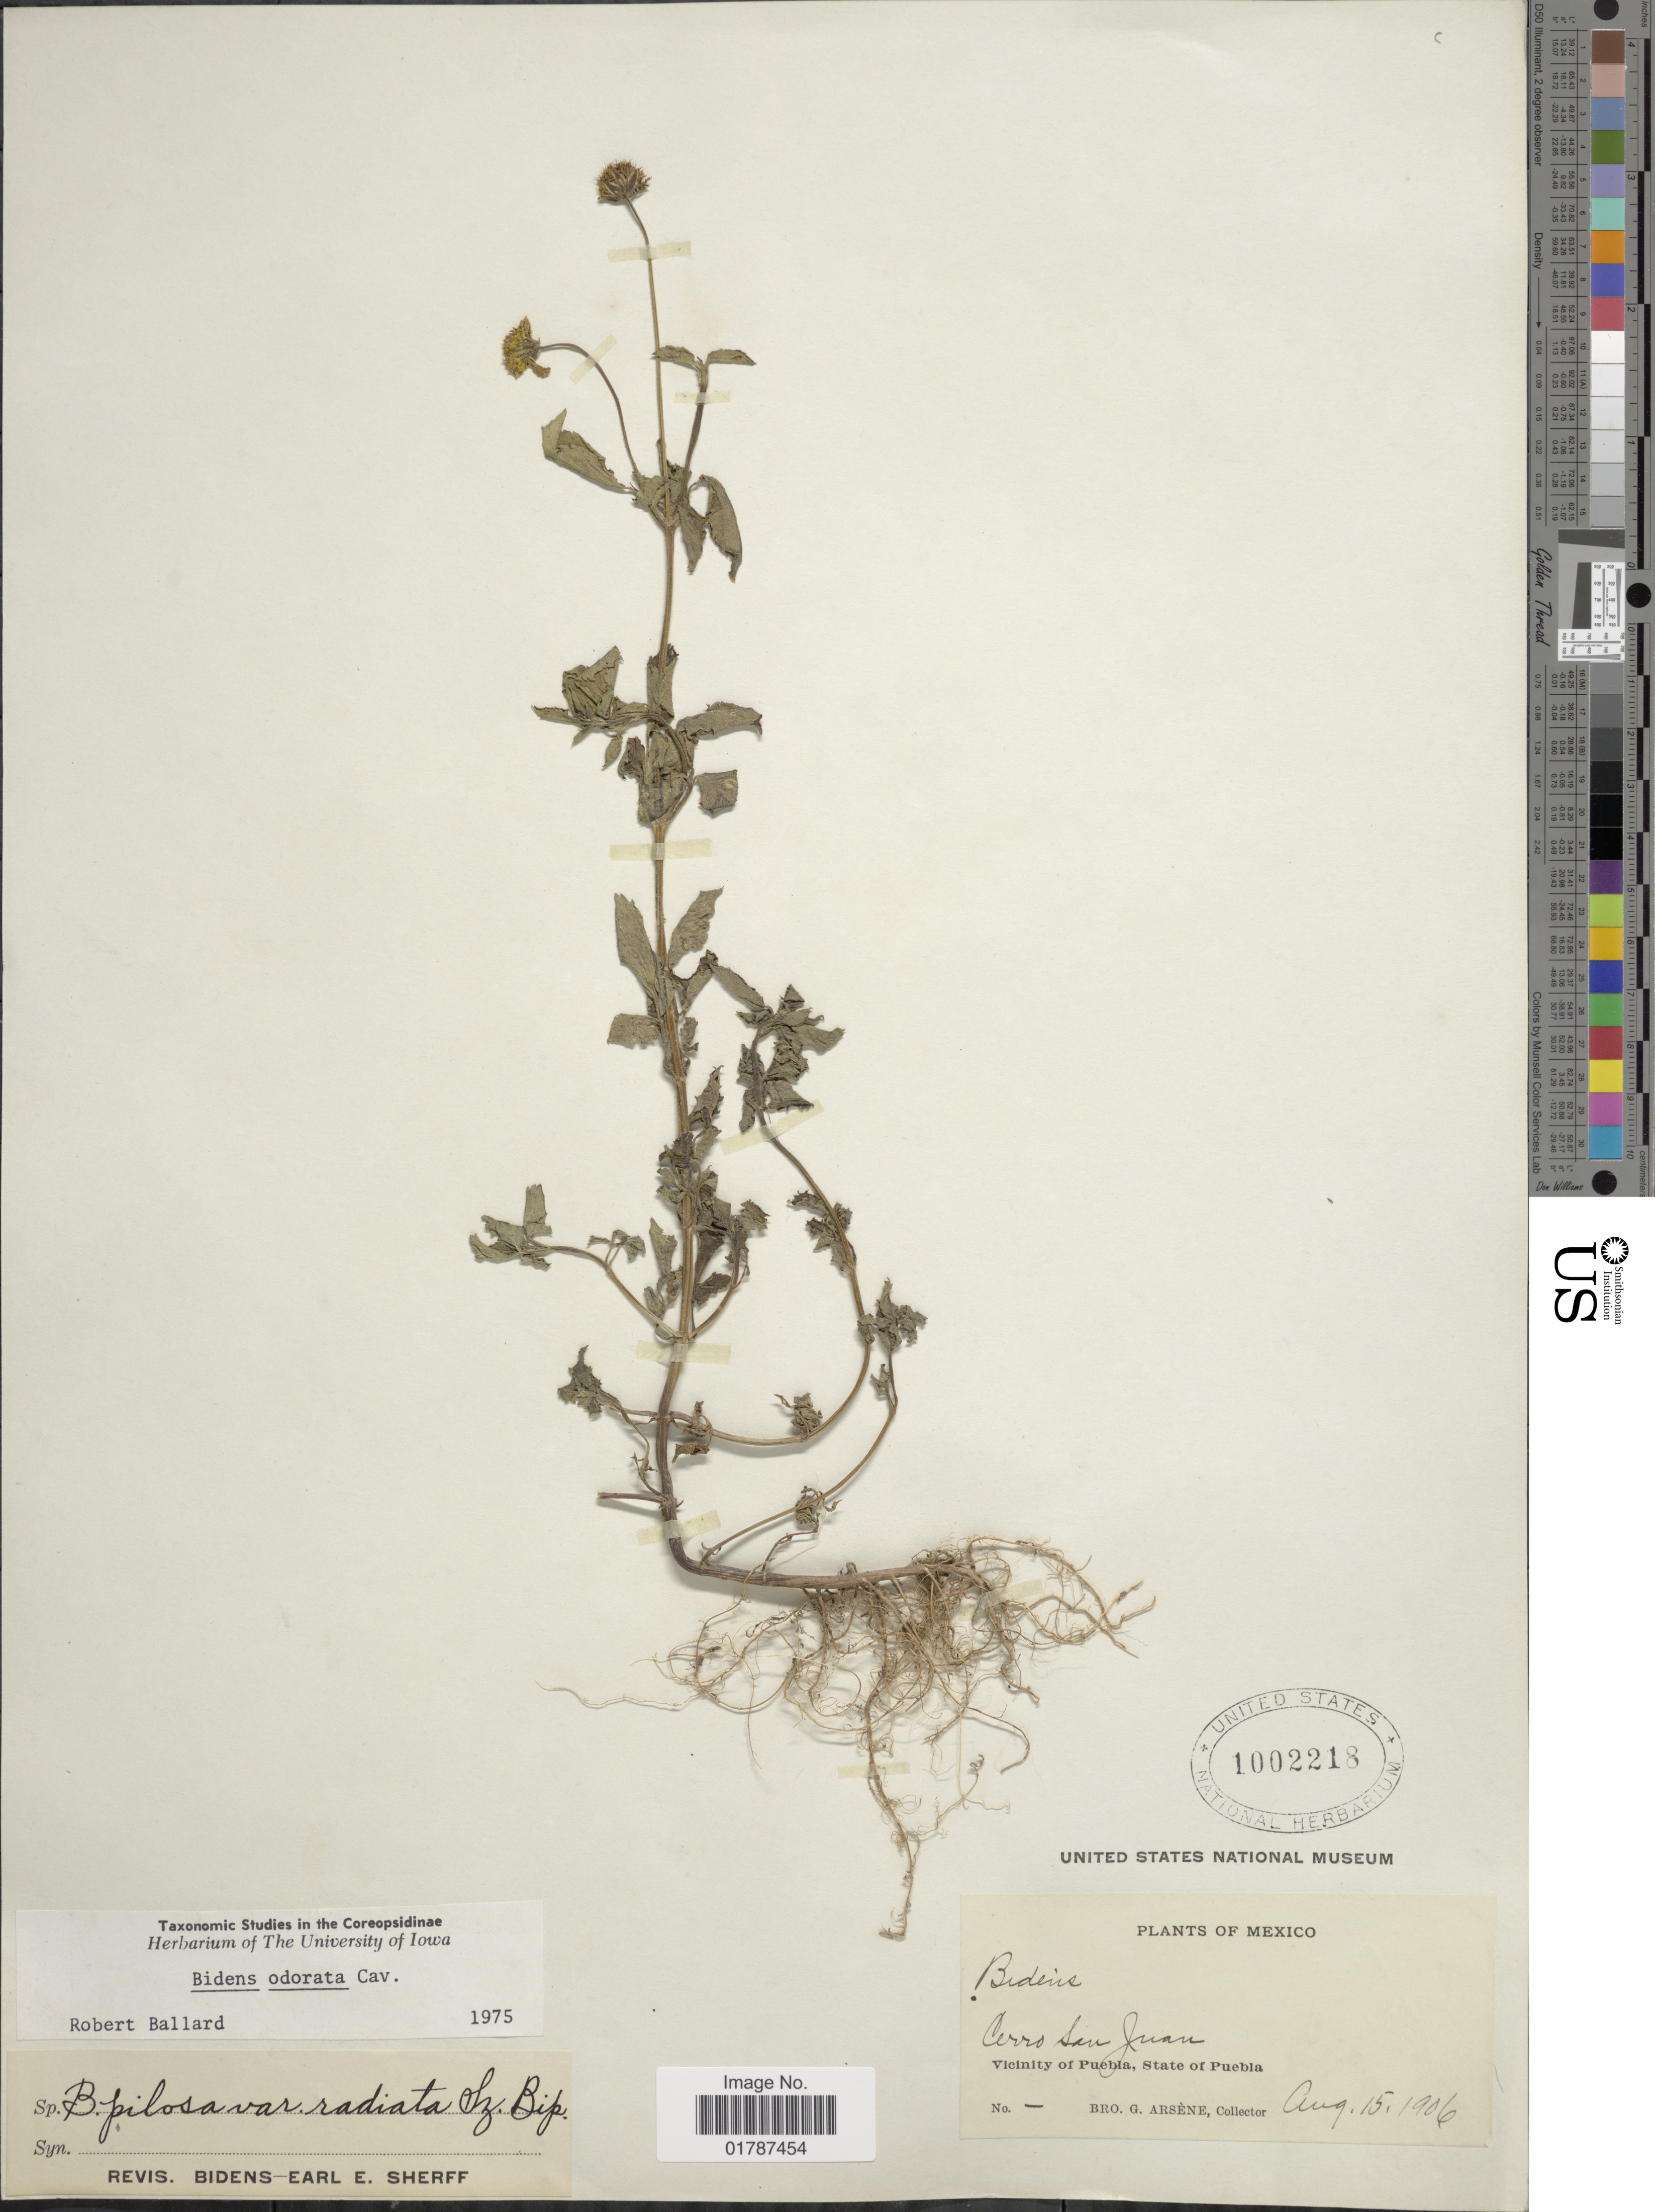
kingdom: Plantae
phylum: Tracheophyta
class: Magnoliopsida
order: Asterales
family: Asteraceae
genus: Bidens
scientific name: Bidens odorata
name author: Cav.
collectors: Bro. G. Arsène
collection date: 1906-08-15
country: Mexico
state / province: Puebla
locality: Cerro San Juan, Vicinity of Puebla, State of Puebla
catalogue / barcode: US 1002218